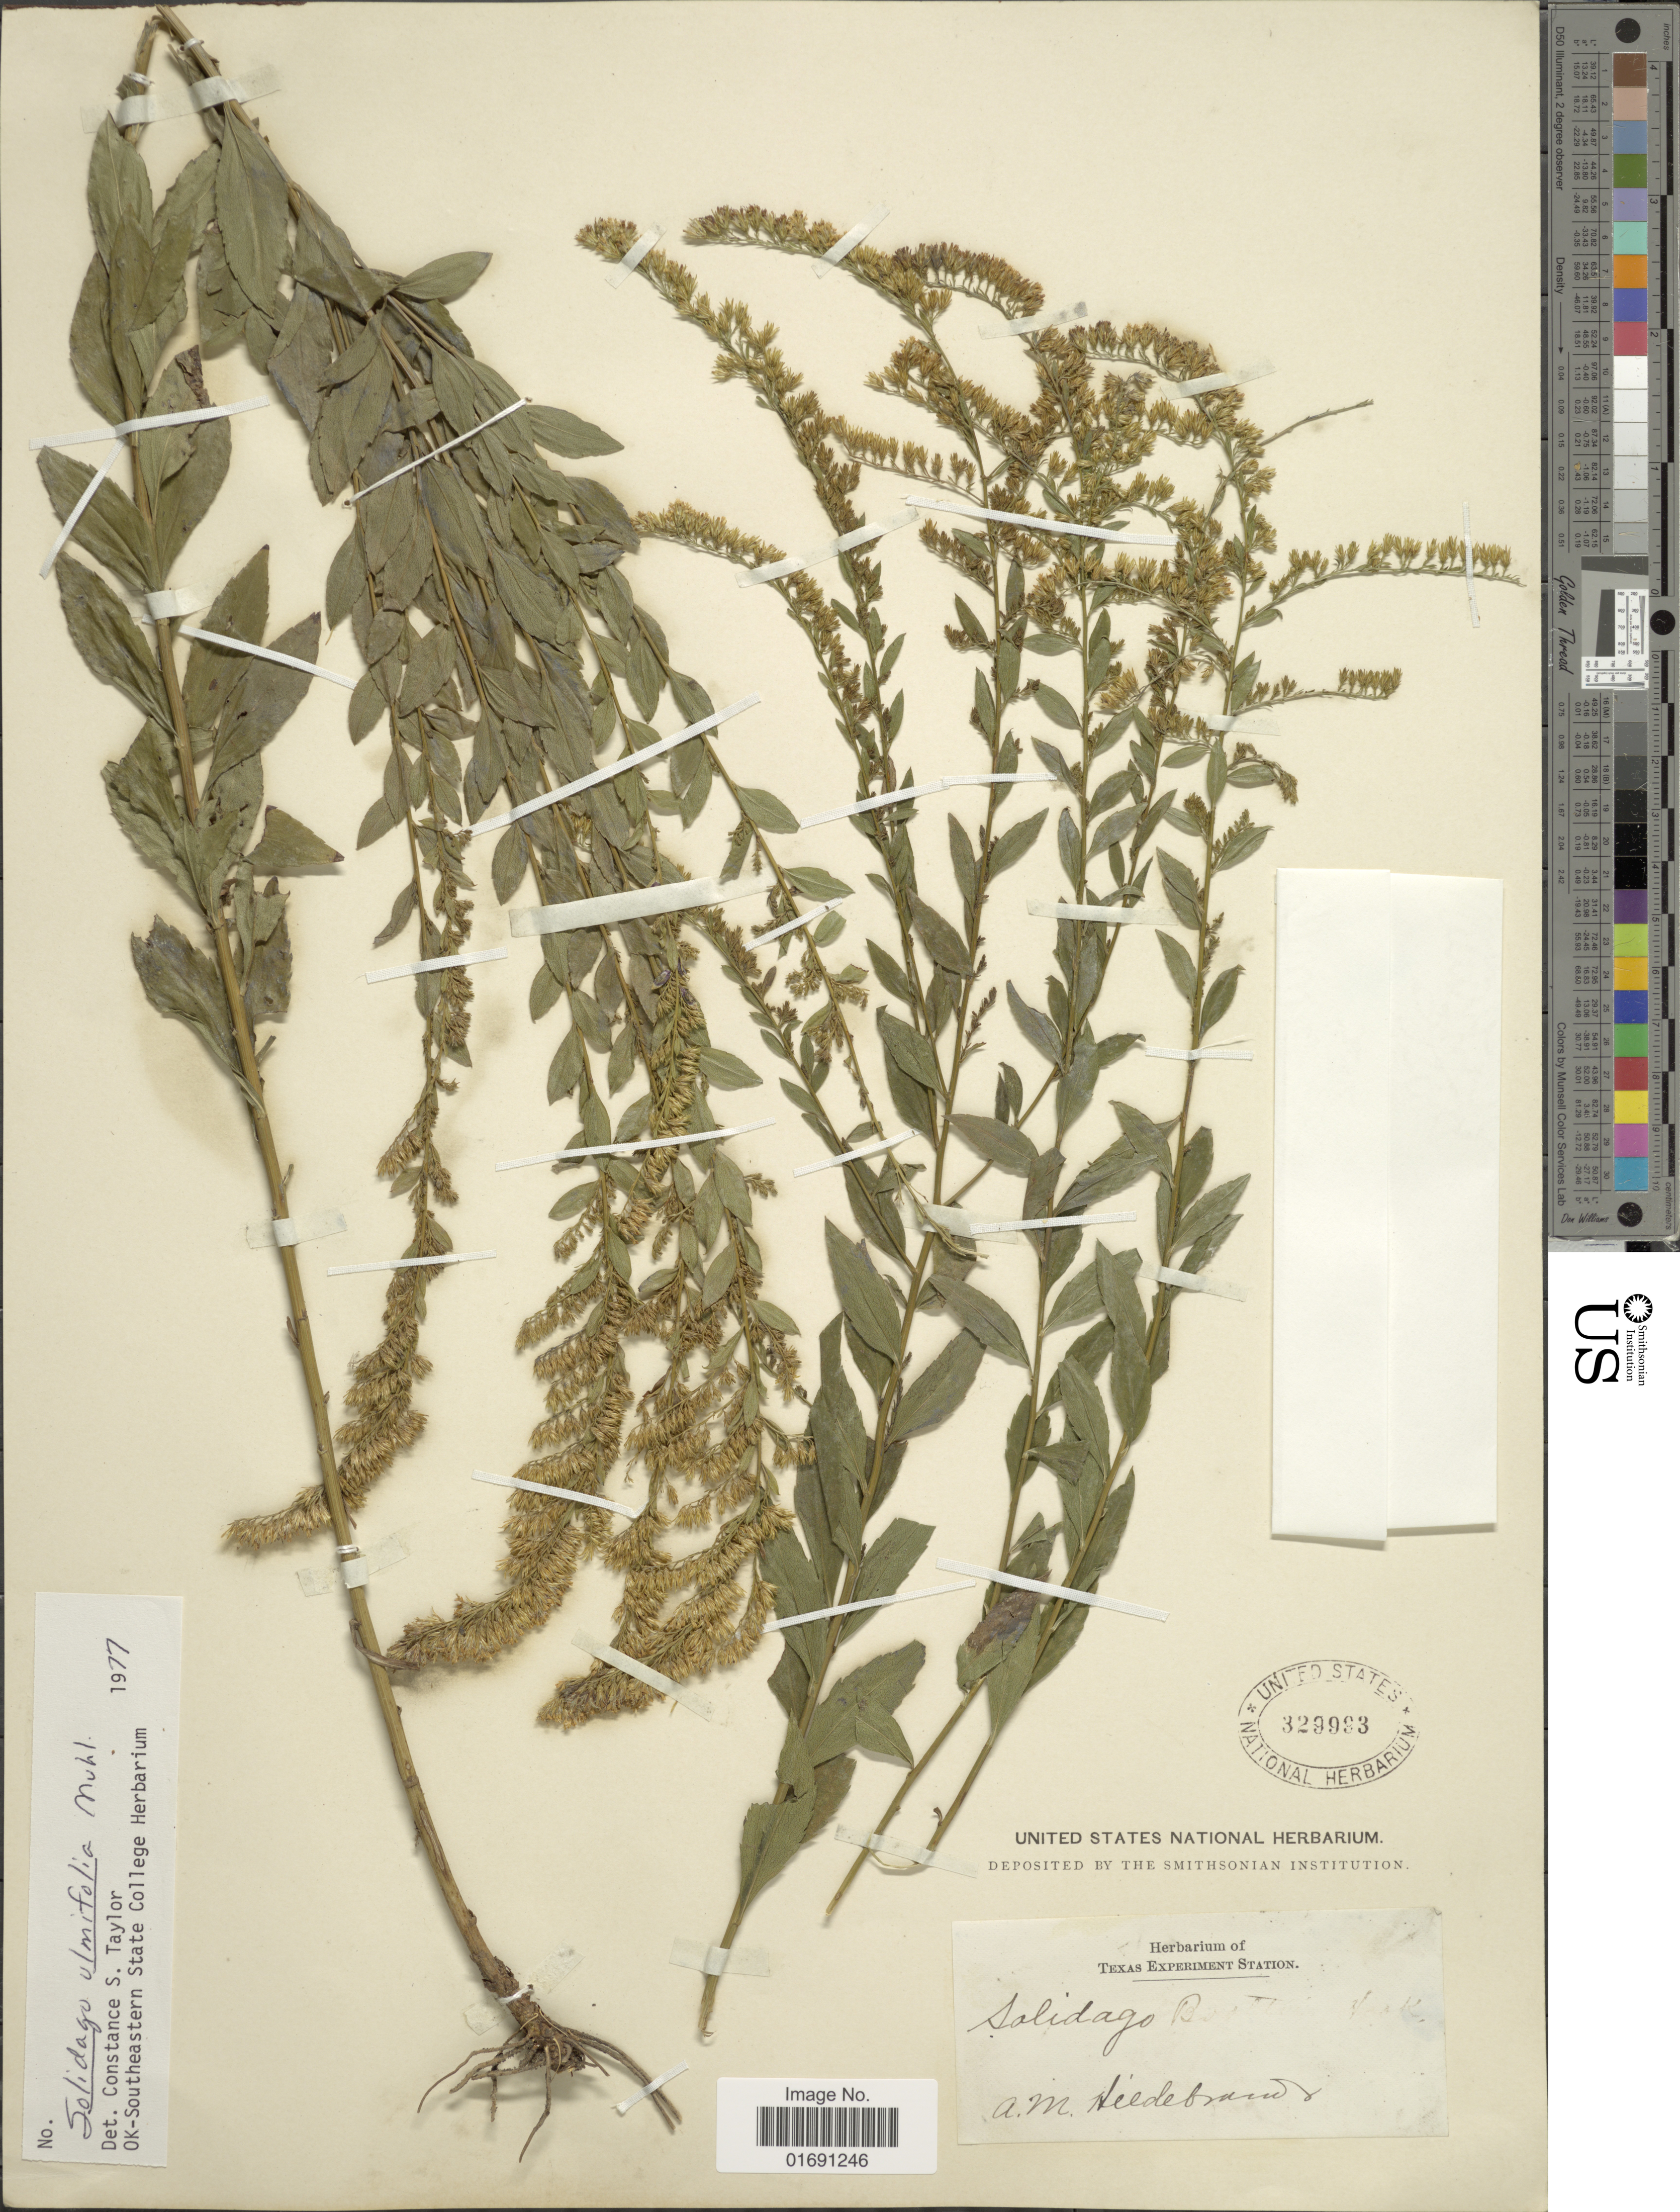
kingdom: Plantae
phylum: Tracheophyta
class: Magnoliopsida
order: Asterales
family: Asteraceae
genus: Solidago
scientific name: Solidago ulmifolia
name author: Muhl. ex Willd.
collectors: A. Hildebrandt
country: United States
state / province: Texas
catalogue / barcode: US 329993